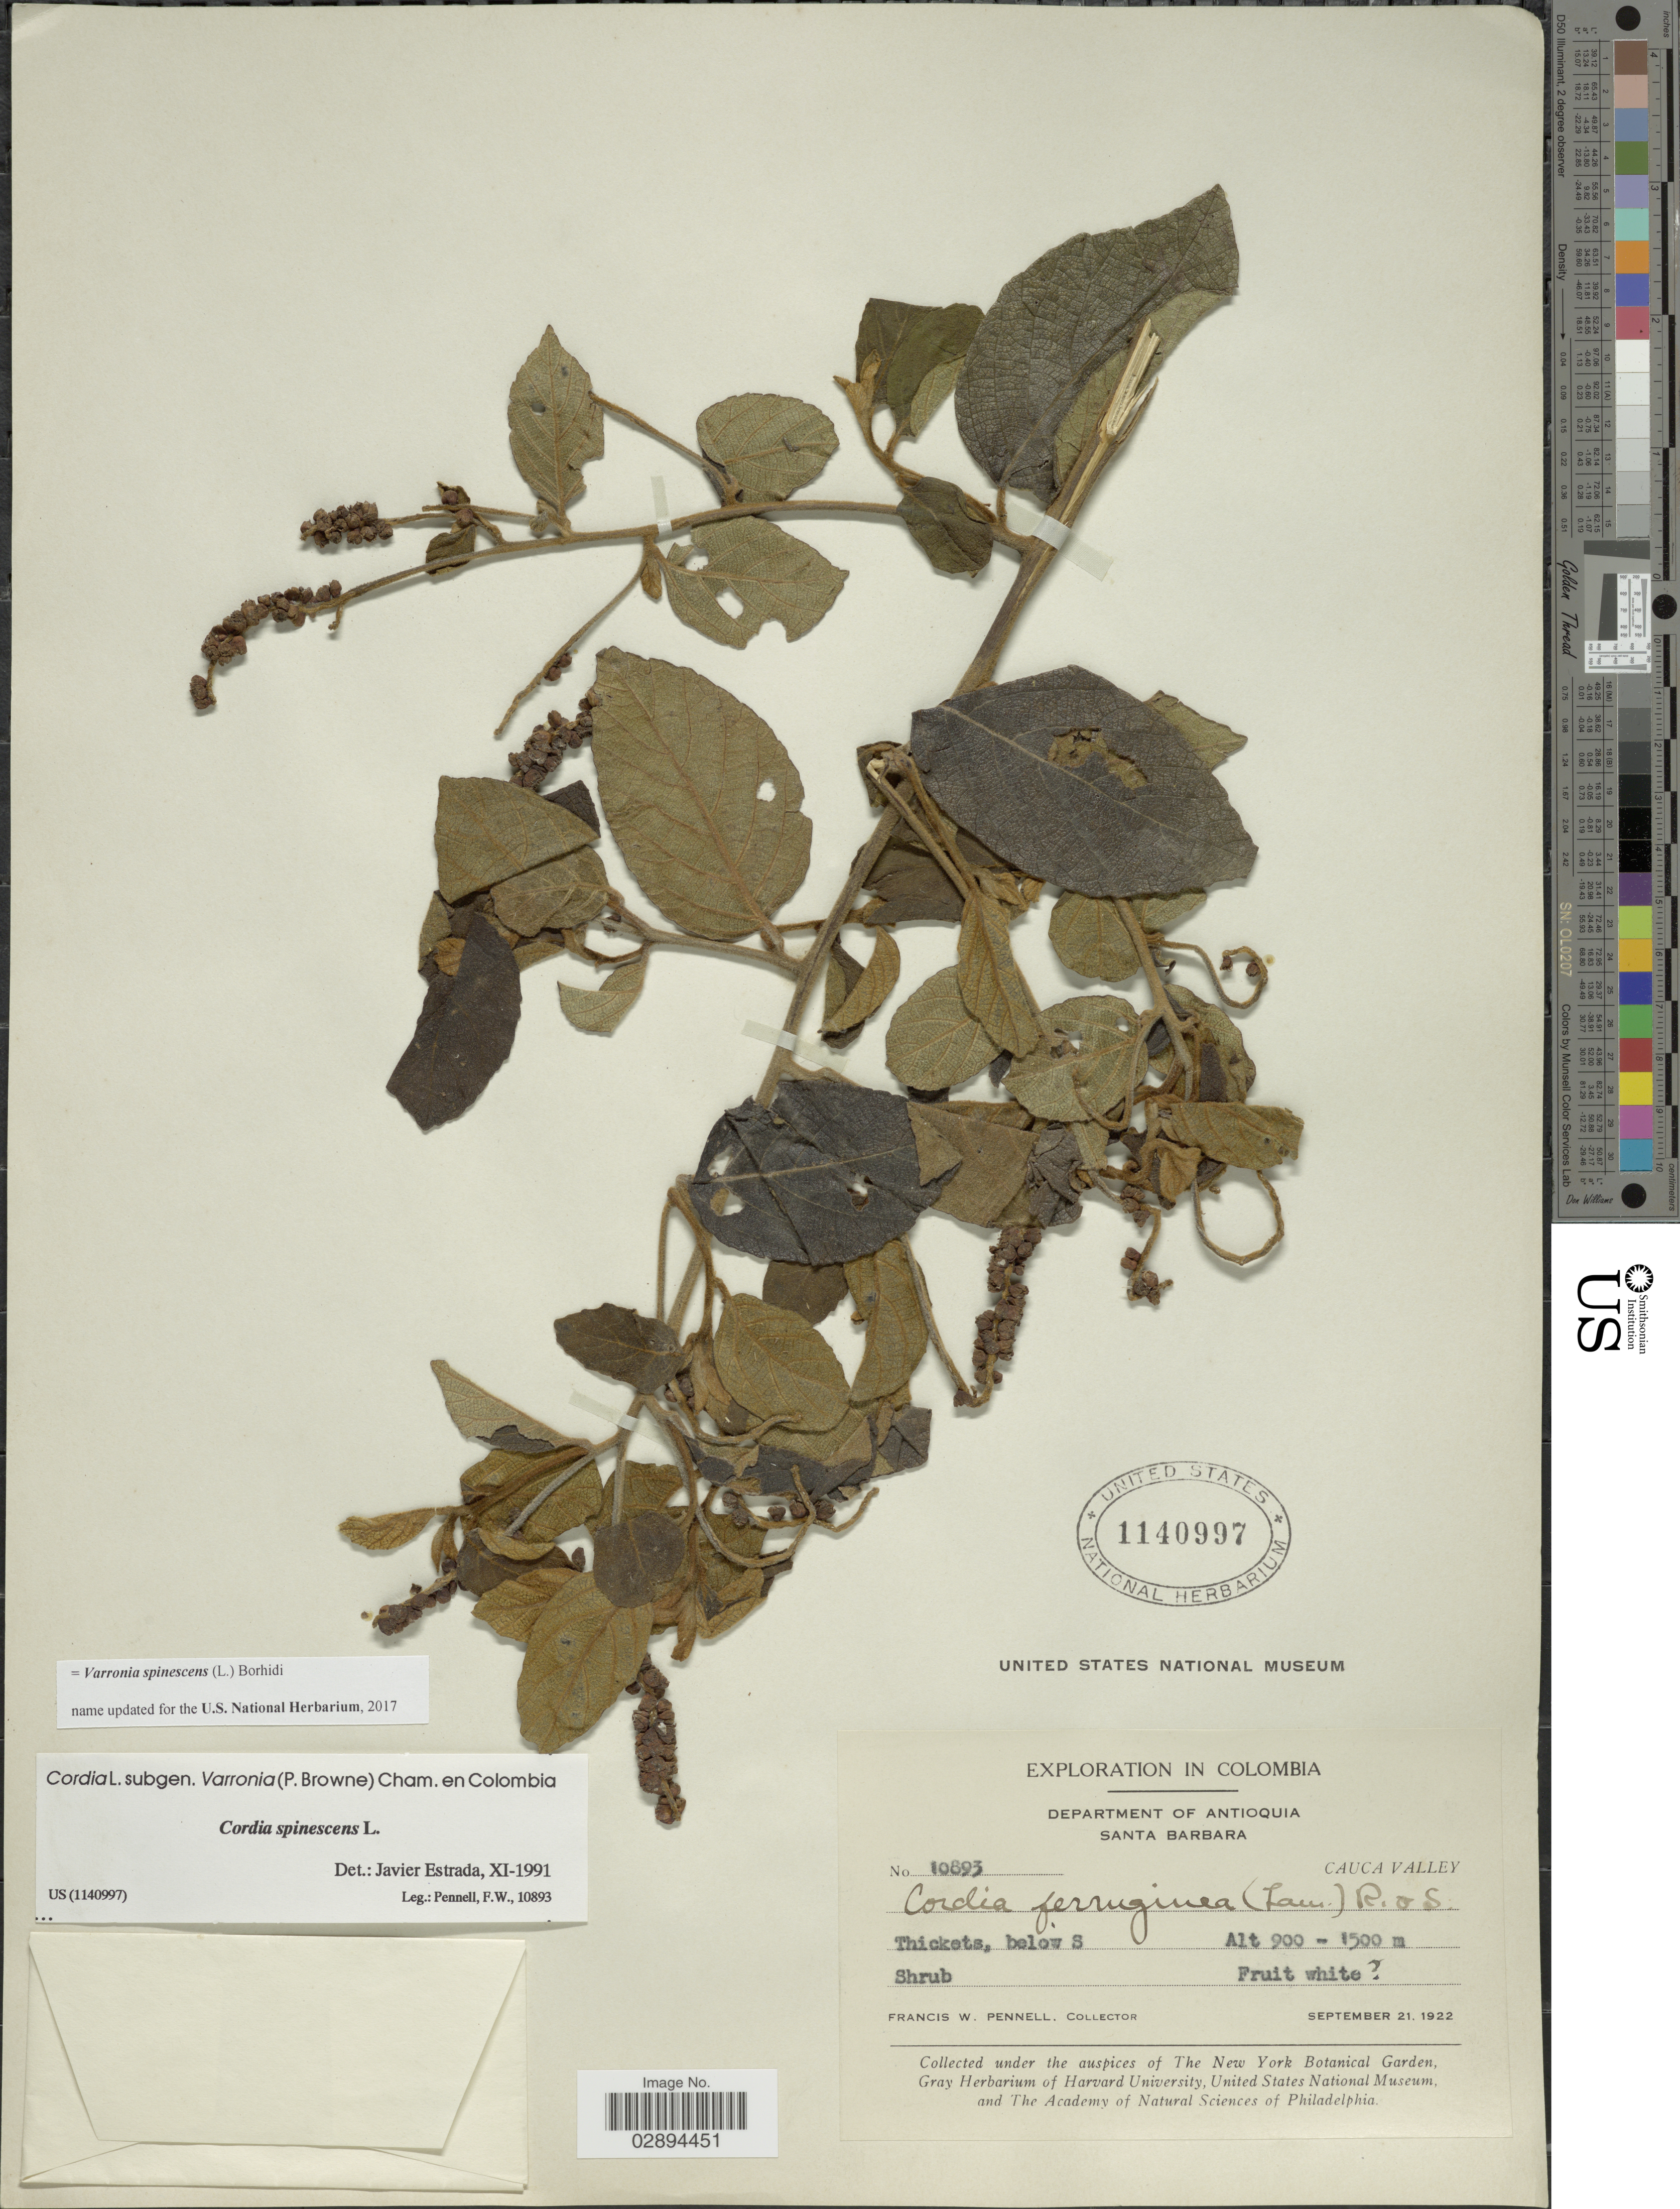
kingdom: Plantae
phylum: Tracheophyta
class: Magnoliopsida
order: Boraginales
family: Cordiaceae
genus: Varronia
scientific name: Varronia spinescens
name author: (L.) Borhidi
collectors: F. W. Pennell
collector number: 10893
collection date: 1922-09-21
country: Colombia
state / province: Antioquia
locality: Department of Antioquia. Santa Barbara. Cauca Valley. Thickets, below S.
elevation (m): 900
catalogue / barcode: US 1140997